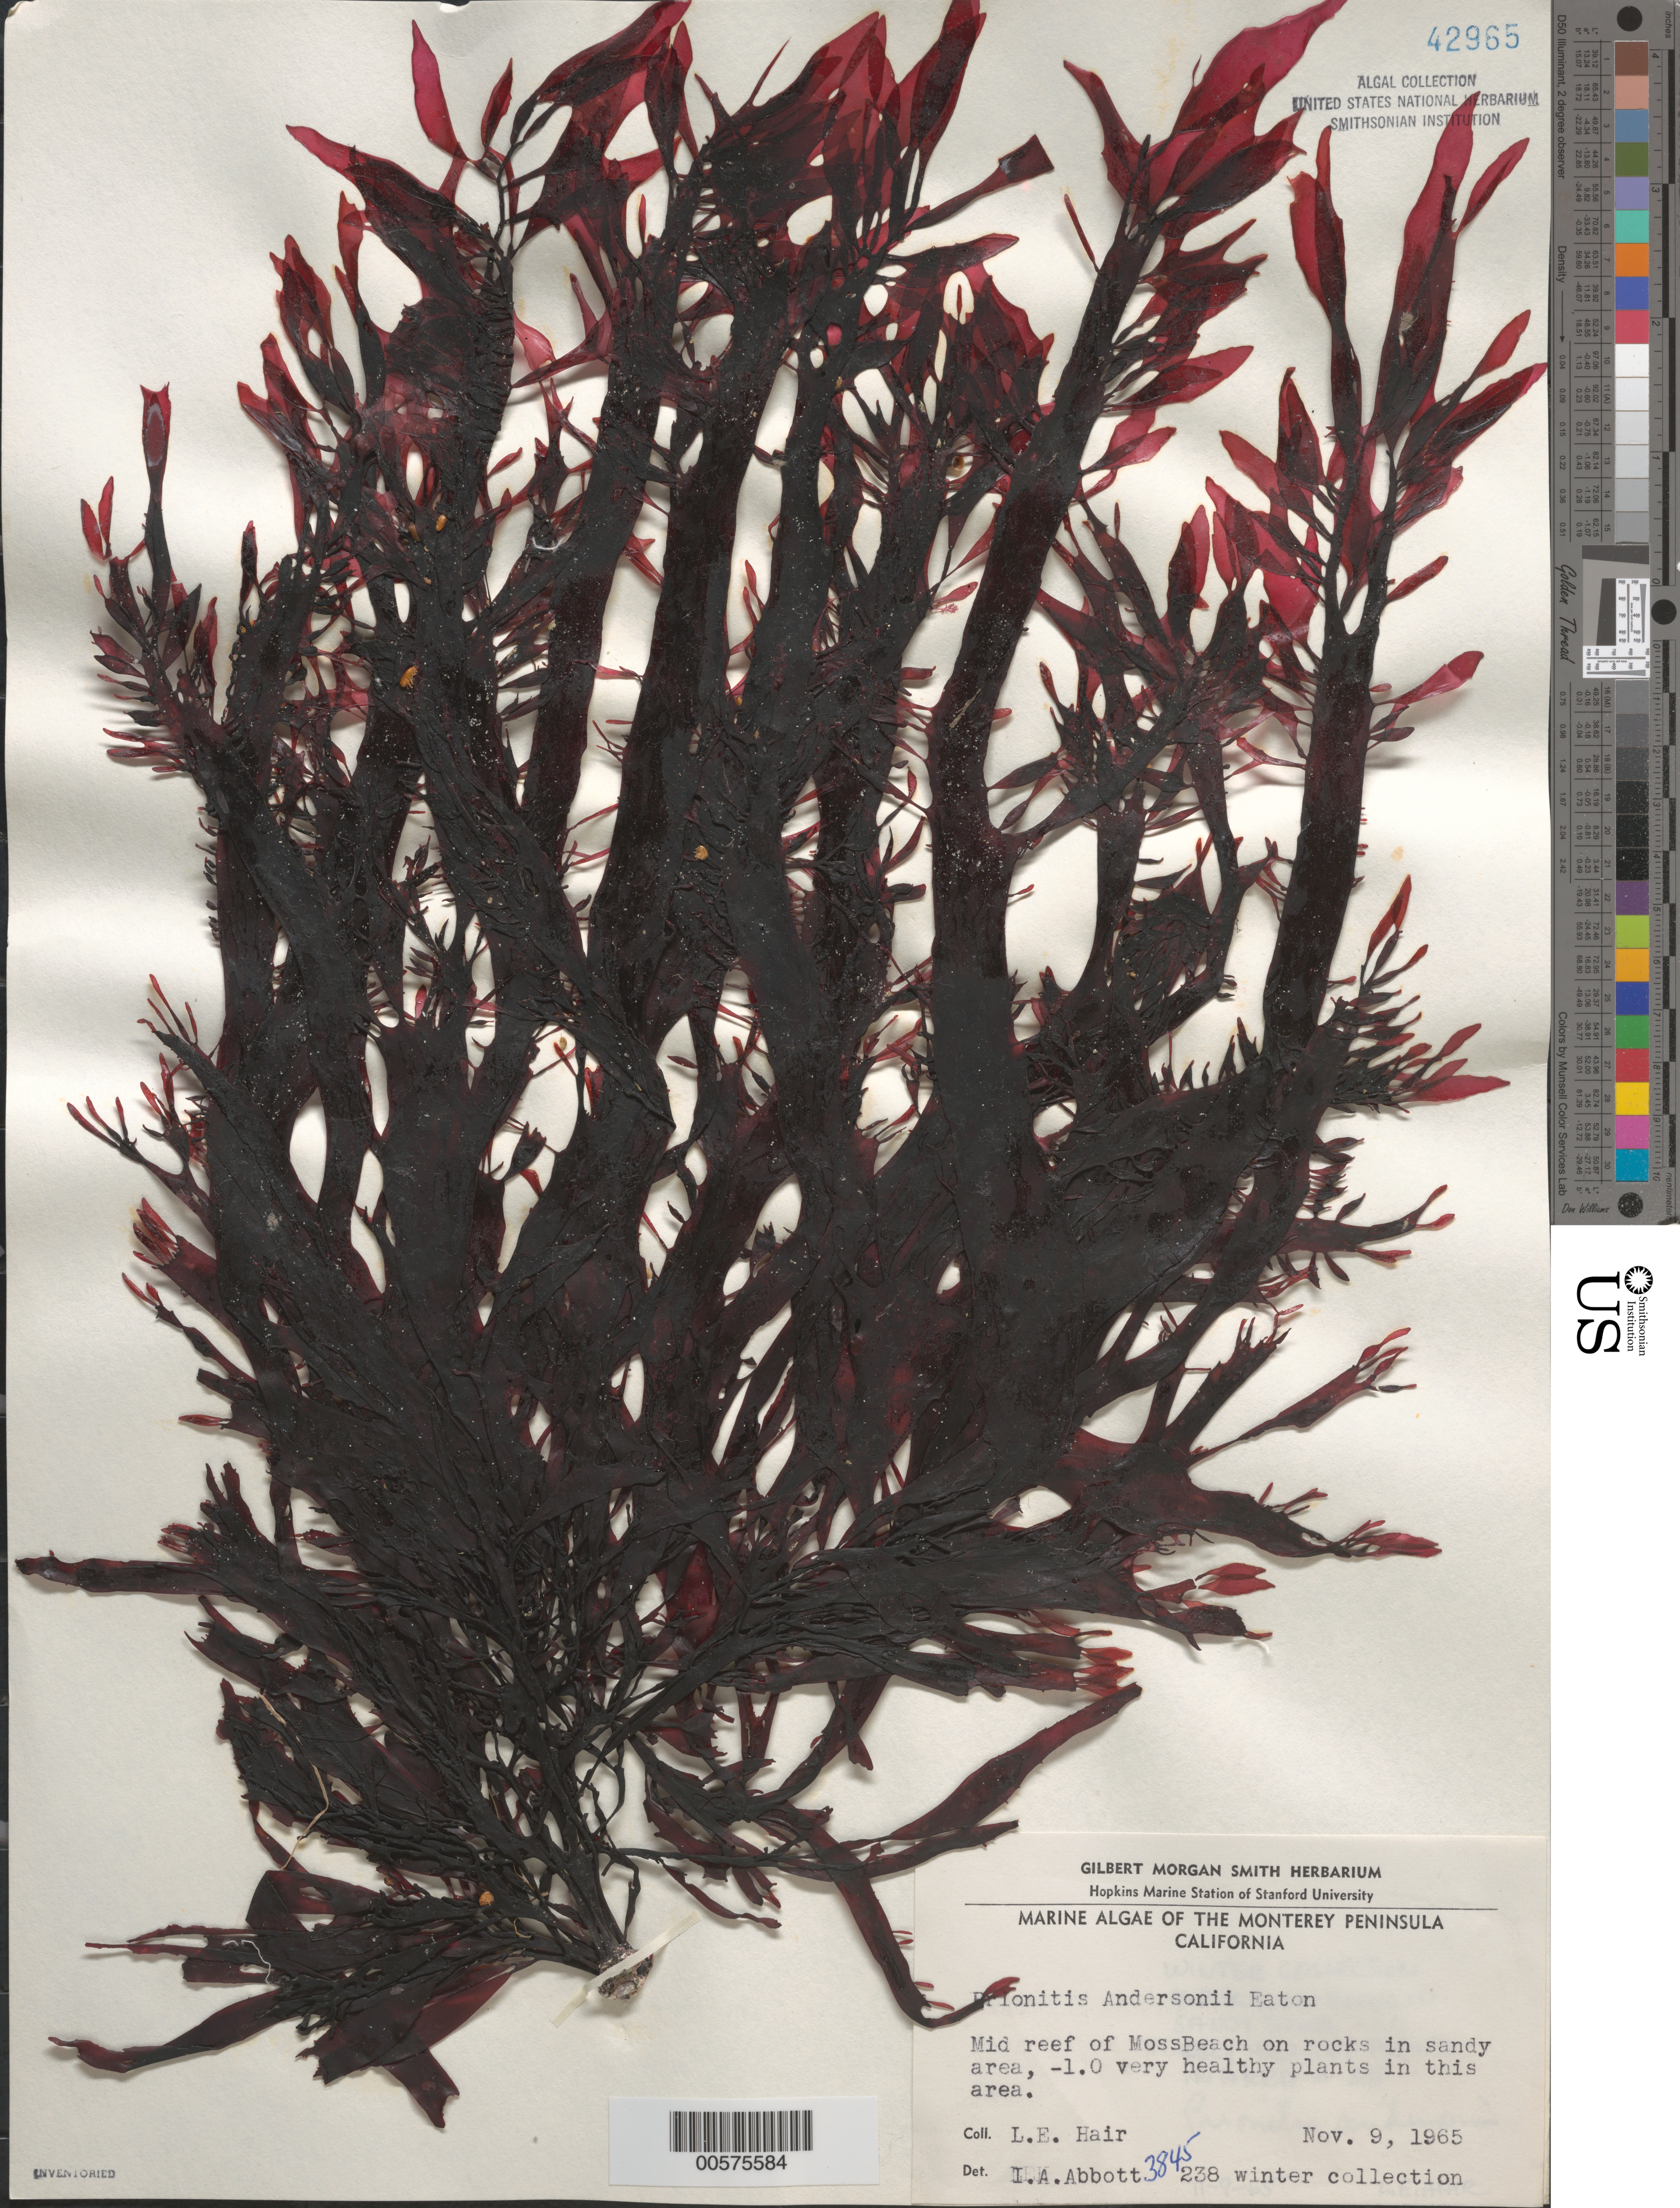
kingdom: Plantae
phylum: Rhodophyta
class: Florideophyceae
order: Cryptonemiales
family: Cryptonemiaceae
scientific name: Prionitis sternbergii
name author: (C. Agardh) J. Agardh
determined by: Algae name updating Project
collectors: L. Hair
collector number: LEH 238 & IAA 3845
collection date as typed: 09 Nov 1965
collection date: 1965-11-09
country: United States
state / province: California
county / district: Monterey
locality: Middle Reef of Moss Beach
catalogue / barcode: US 42965